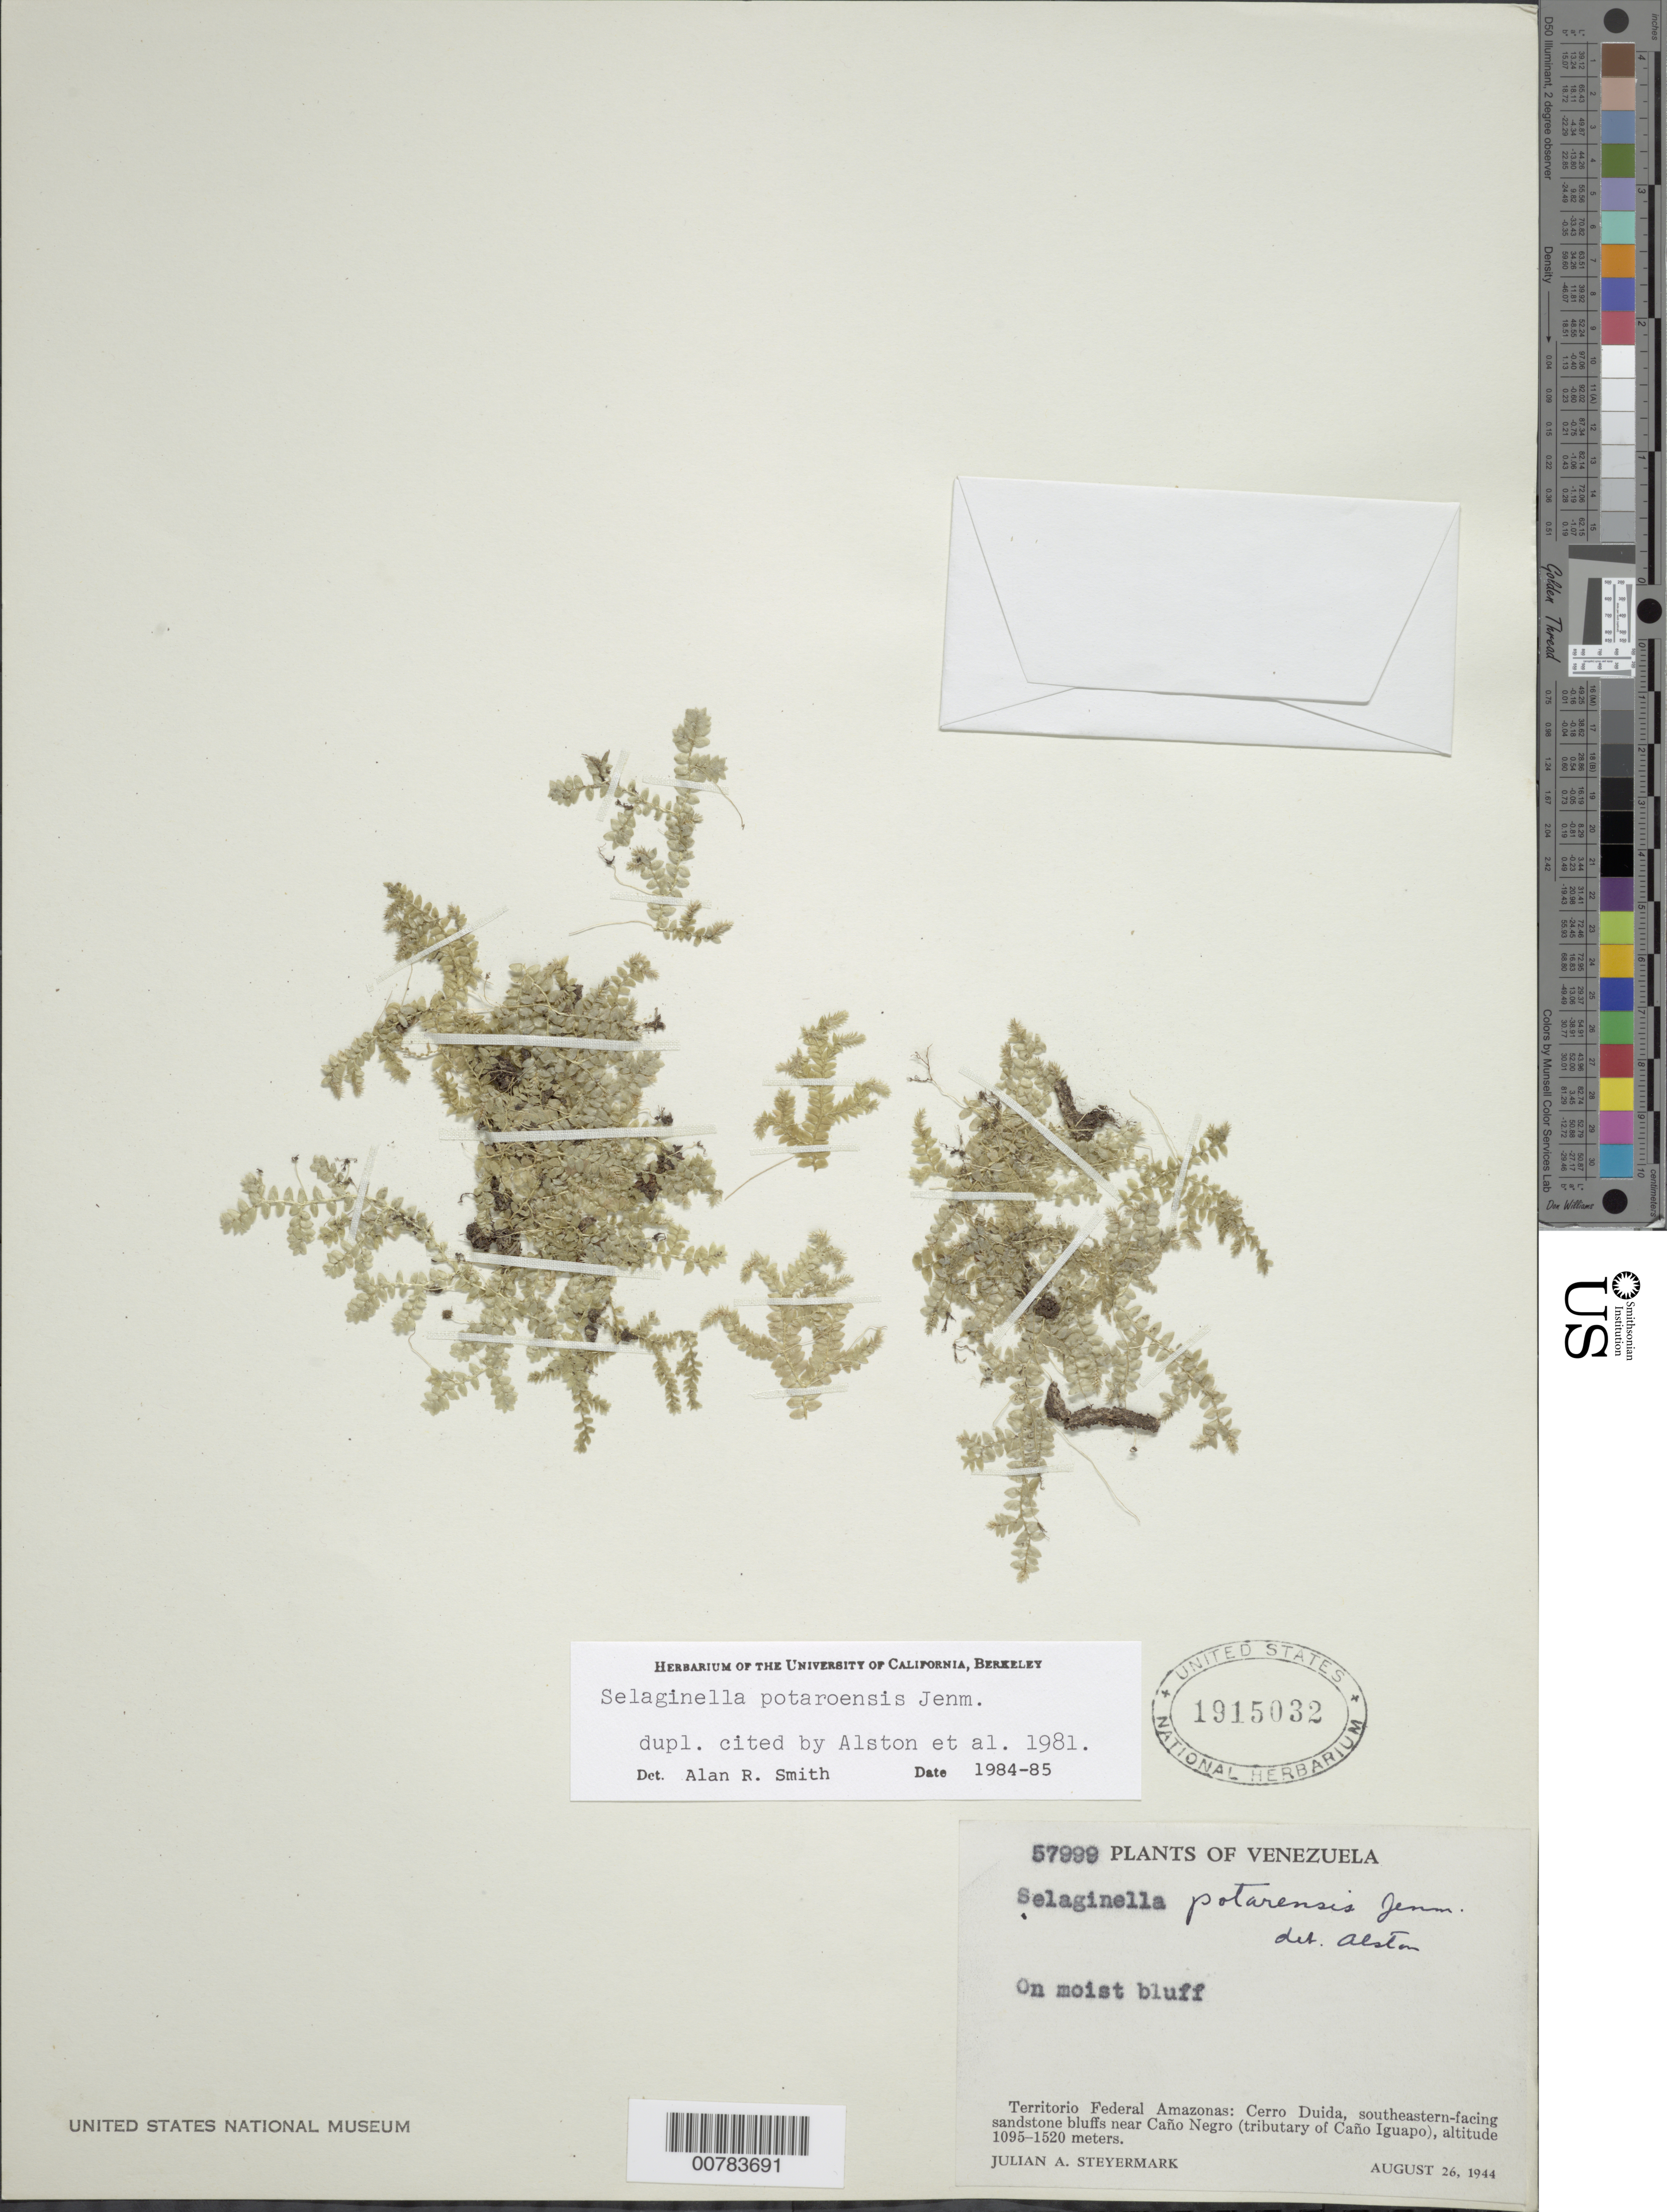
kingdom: Plantae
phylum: Tracheophyta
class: Lycopodiopsida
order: Selaginellales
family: Selaginellaceae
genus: Selaginella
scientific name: Selaginella potaroensis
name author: Jenman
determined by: Smith, Alan R., (UC)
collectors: J. Steyermark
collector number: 57999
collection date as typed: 25-Aug-44 to 26-Aug-44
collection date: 1944-08-25/1944-08-26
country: Venezuela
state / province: Amazonas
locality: Cerro Duida, southeastern-facing slopes along Caño Negro (tributary of Caño Iguapo)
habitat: SE-facing slopes, sandstone bluffs, on moist bluff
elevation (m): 1095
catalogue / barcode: US 1915032